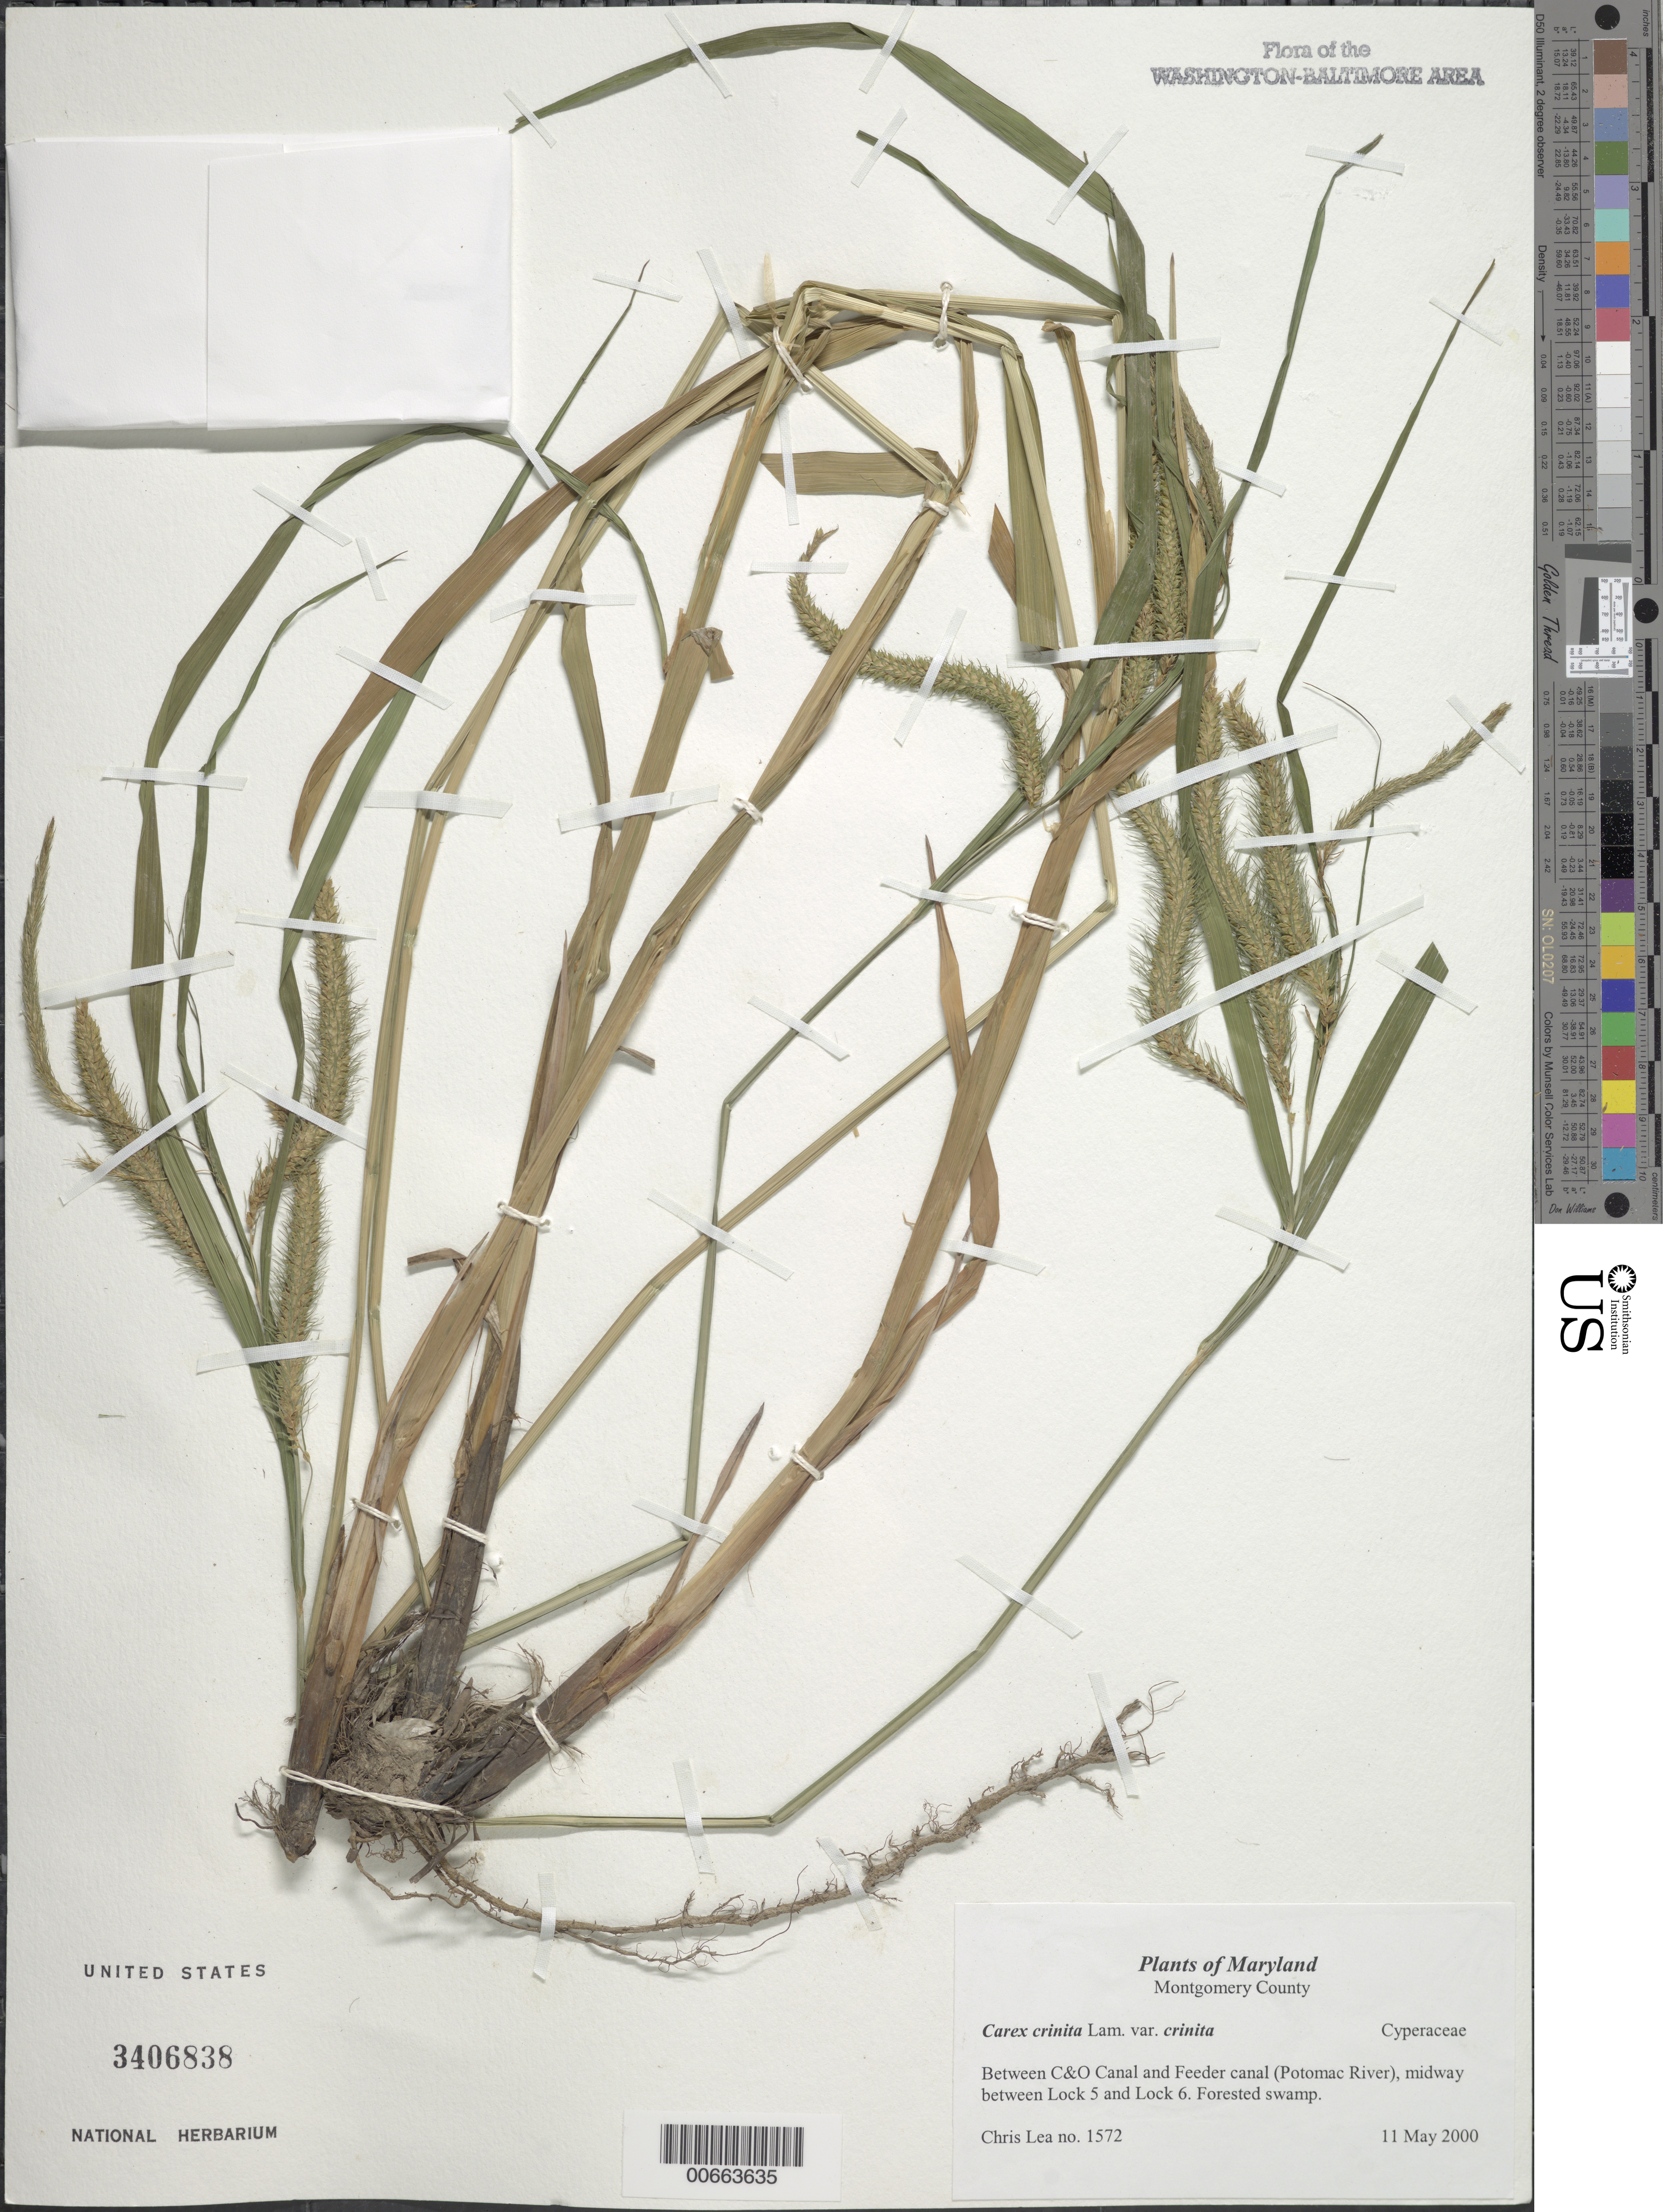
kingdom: Plantae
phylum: Tracheophyta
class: Liliopsida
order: Poales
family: Cyperaceae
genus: Carex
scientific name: Carex crinita var. crinita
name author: Lam.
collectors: C. Lea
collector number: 1572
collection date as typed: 11 May 2000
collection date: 2000-05-11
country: United States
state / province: Maryland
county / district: Montgomery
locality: Between C&O Canal and Feeder canal (Potomac River), midway between Lock 5 and Lock 6.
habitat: Forested swamp.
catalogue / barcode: US 3406838